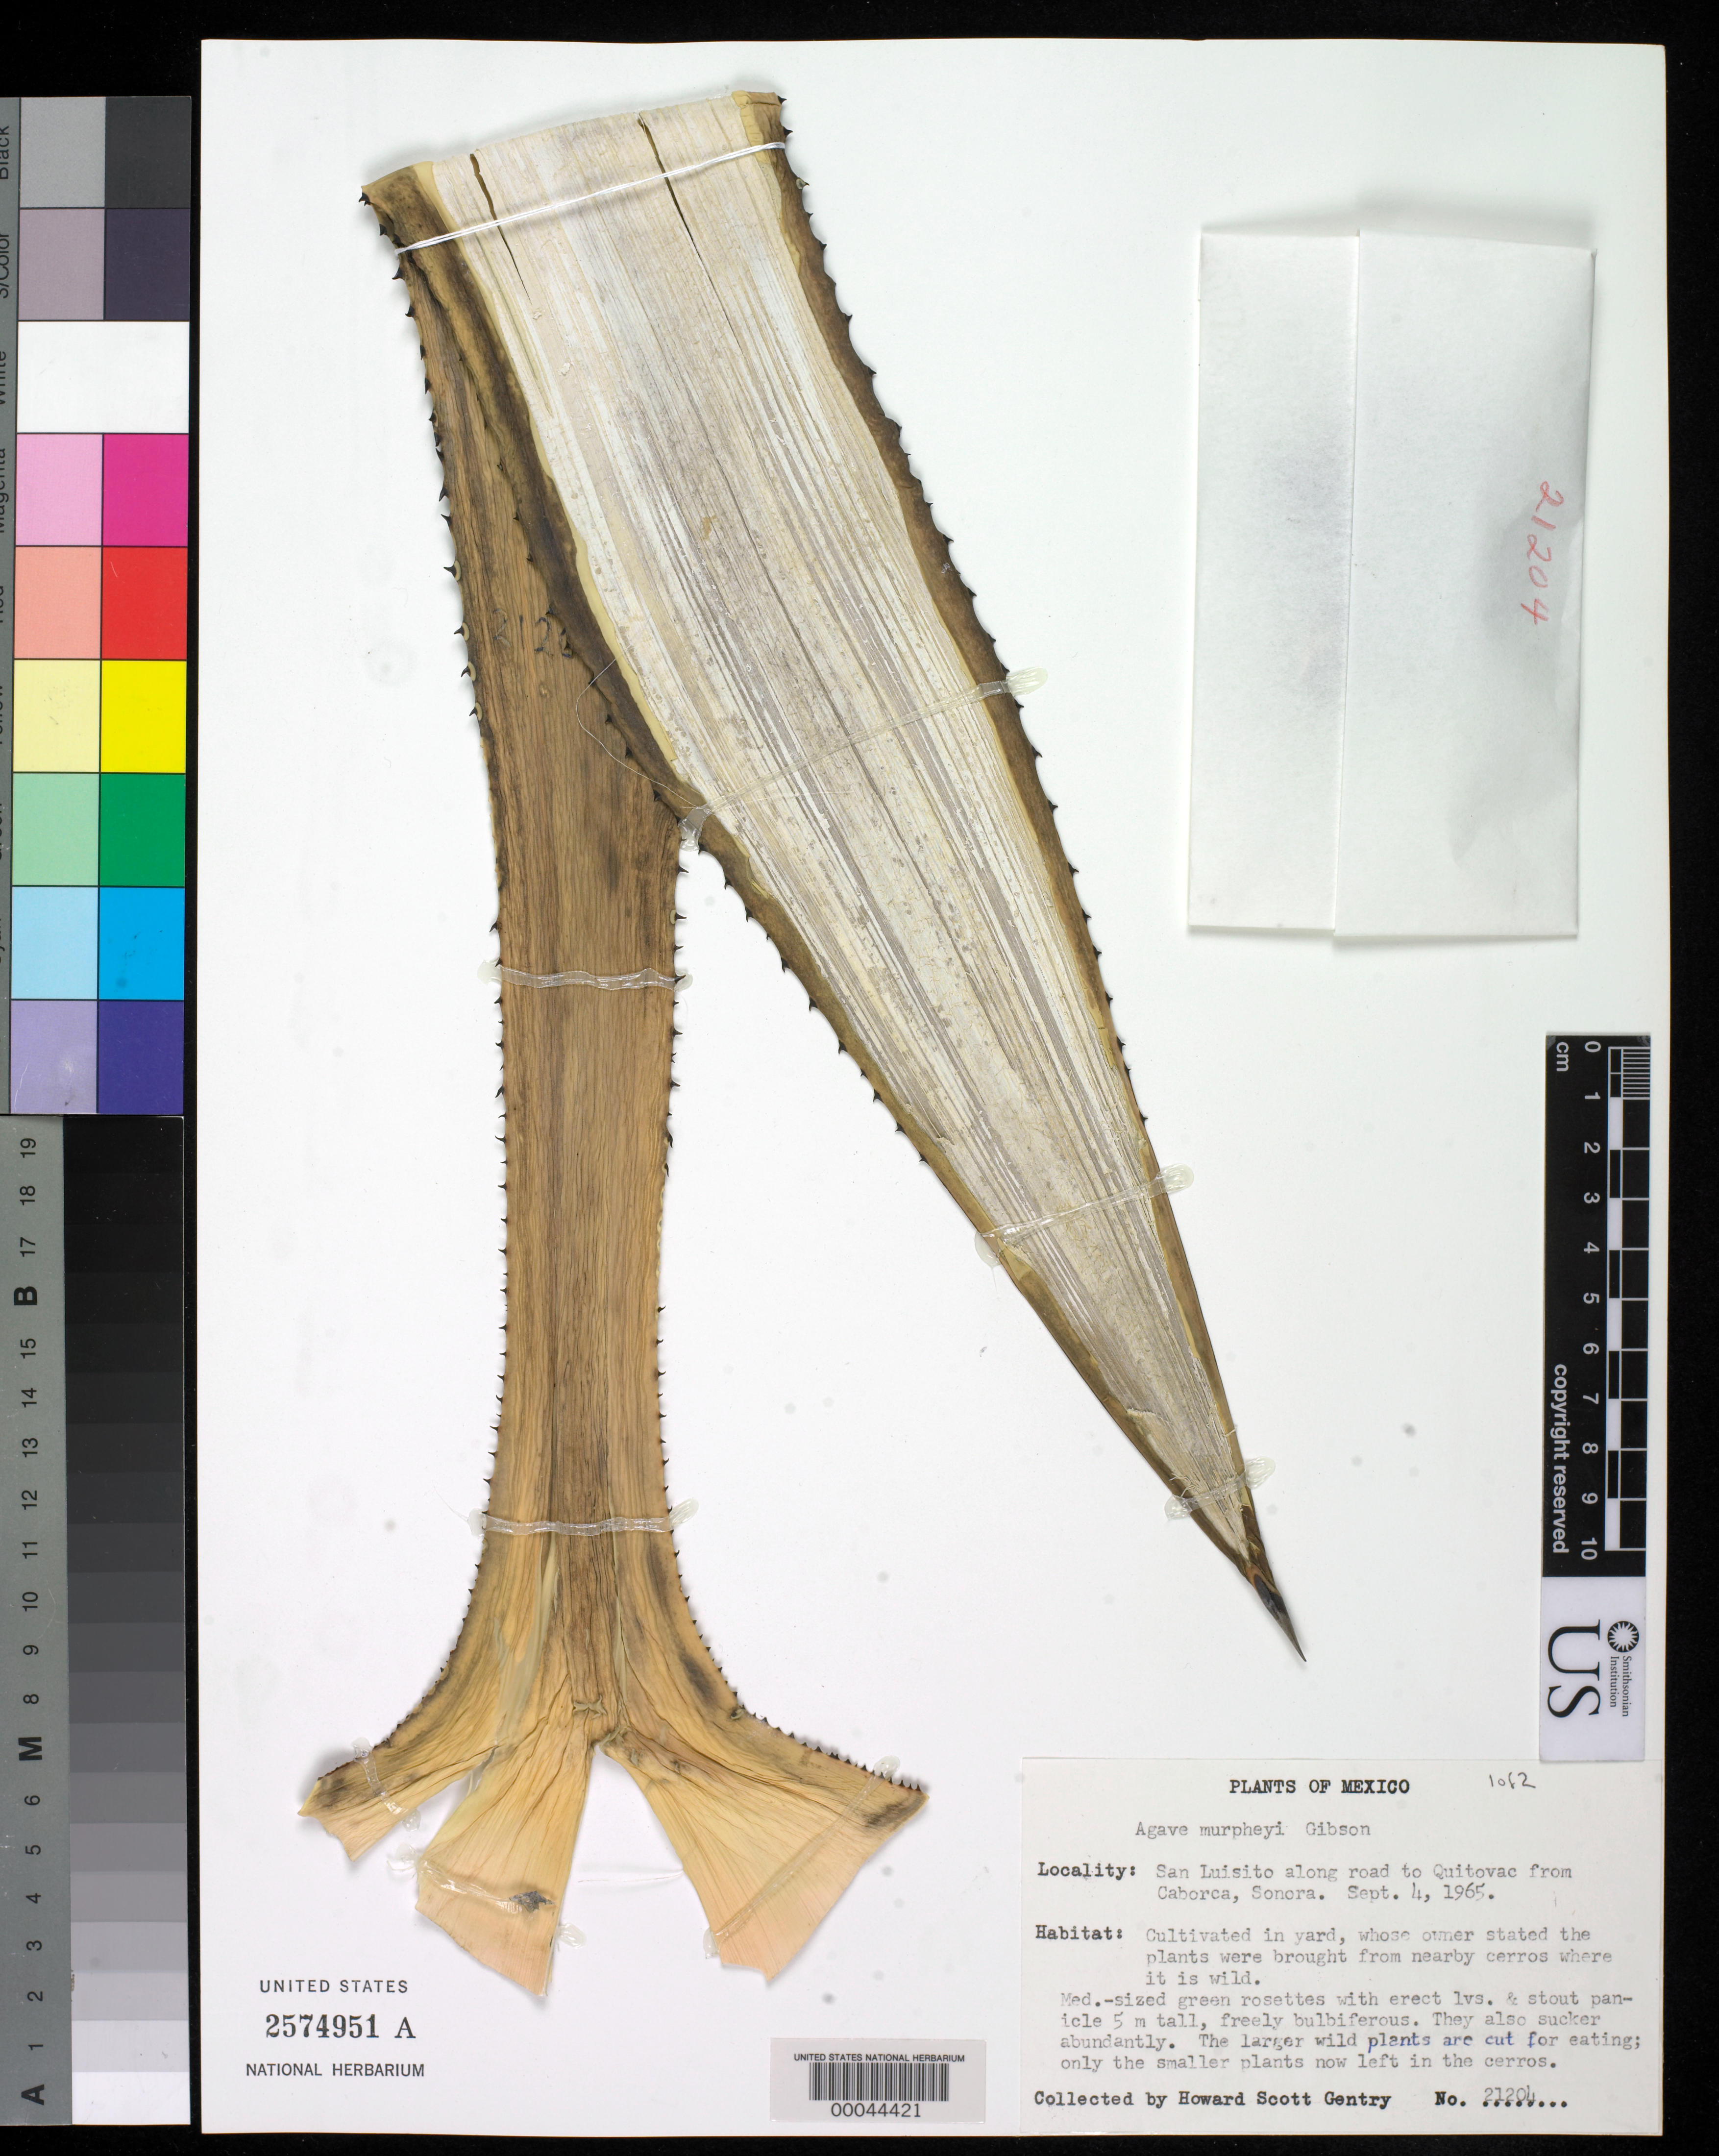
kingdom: Plantae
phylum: Tracheophyta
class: Liliopsida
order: Asparagales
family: Asparagaceae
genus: Agave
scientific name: Agave murpheyi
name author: F. Gibson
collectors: H. S. Gentry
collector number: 21204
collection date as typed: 04 Sep 1965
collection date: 1965-09-04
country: Mexico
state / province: Sonora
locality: San luisito along road to quitovac from caborca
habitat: Cultivated in yard, plants brought from nearby cerros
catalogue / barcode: US 2574951A